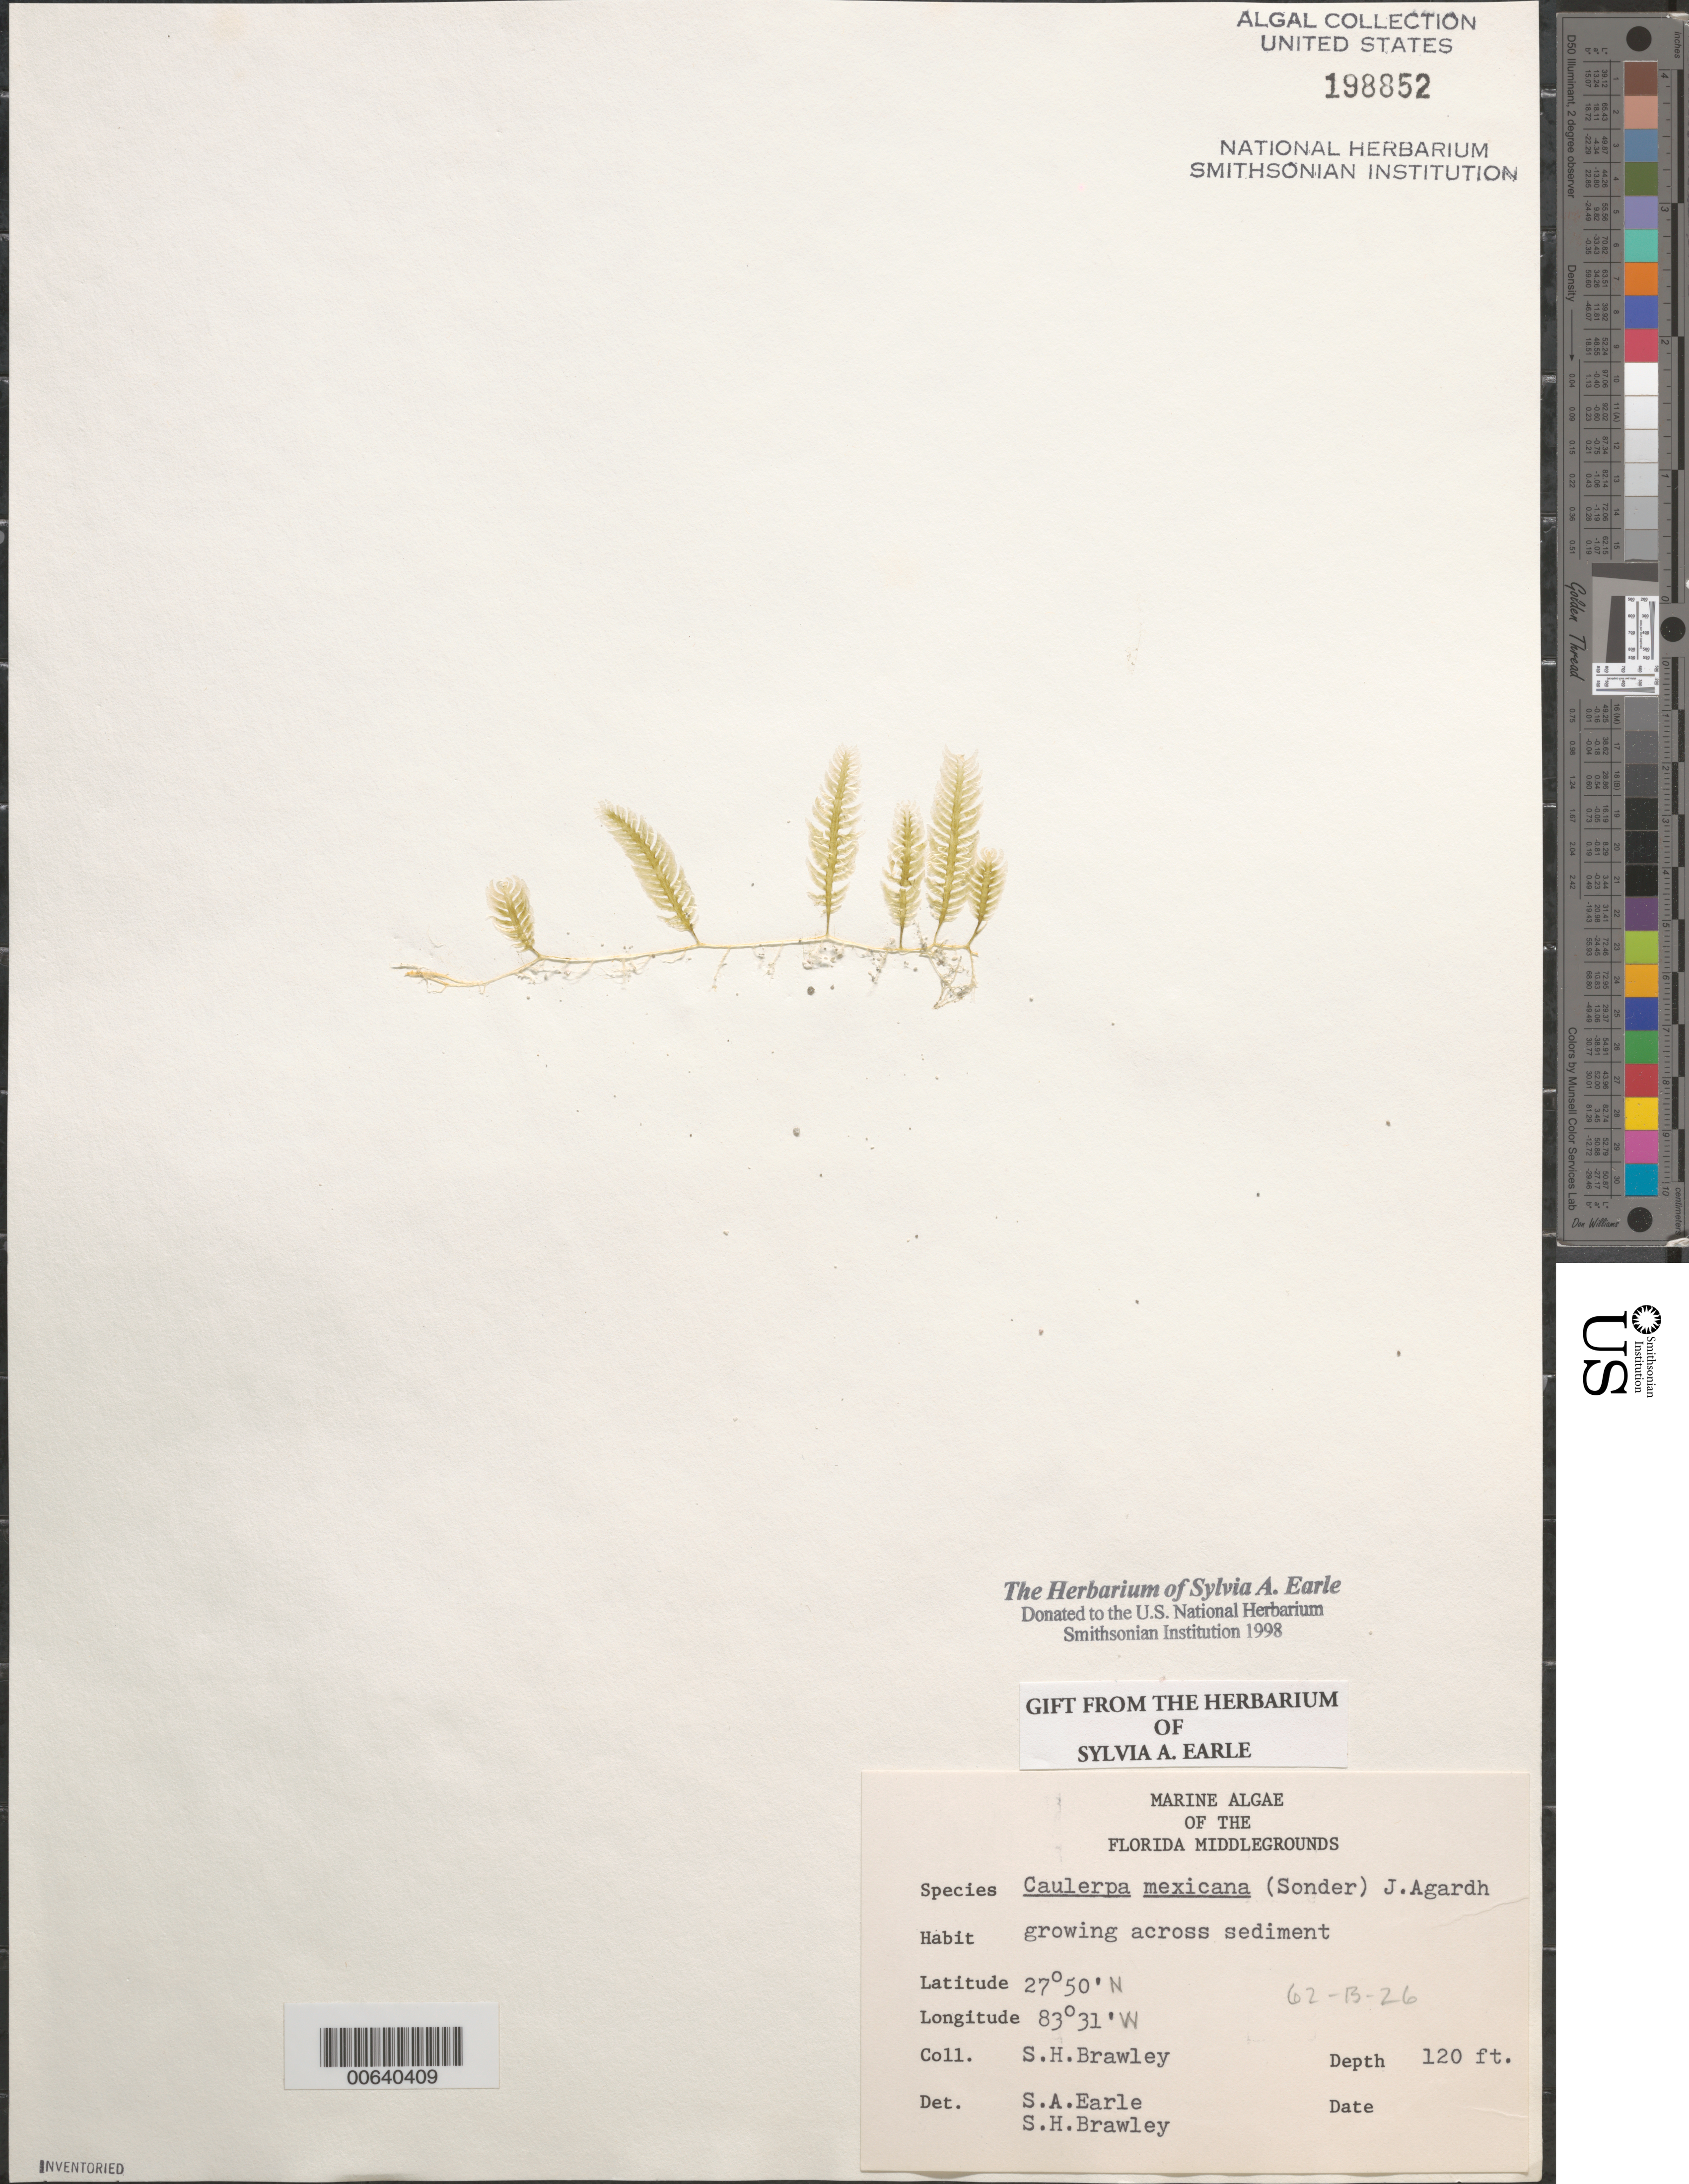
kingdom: Plantae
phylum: Chlorophyta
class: Ulvophyceae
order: Bryopsidales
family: Caulerpaceae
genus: Caulerpa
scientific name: Caulerpa mexicana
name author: Sond. ex Kütz.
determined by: Brawley, S. H.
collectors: S. A. Earle & S. Brawley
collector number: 62-b-26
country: United States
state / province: Florida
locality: Florida Middle Grounds, Gulf of Mexico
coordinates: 27 50' N, 83 31' W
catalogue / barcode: US 198852